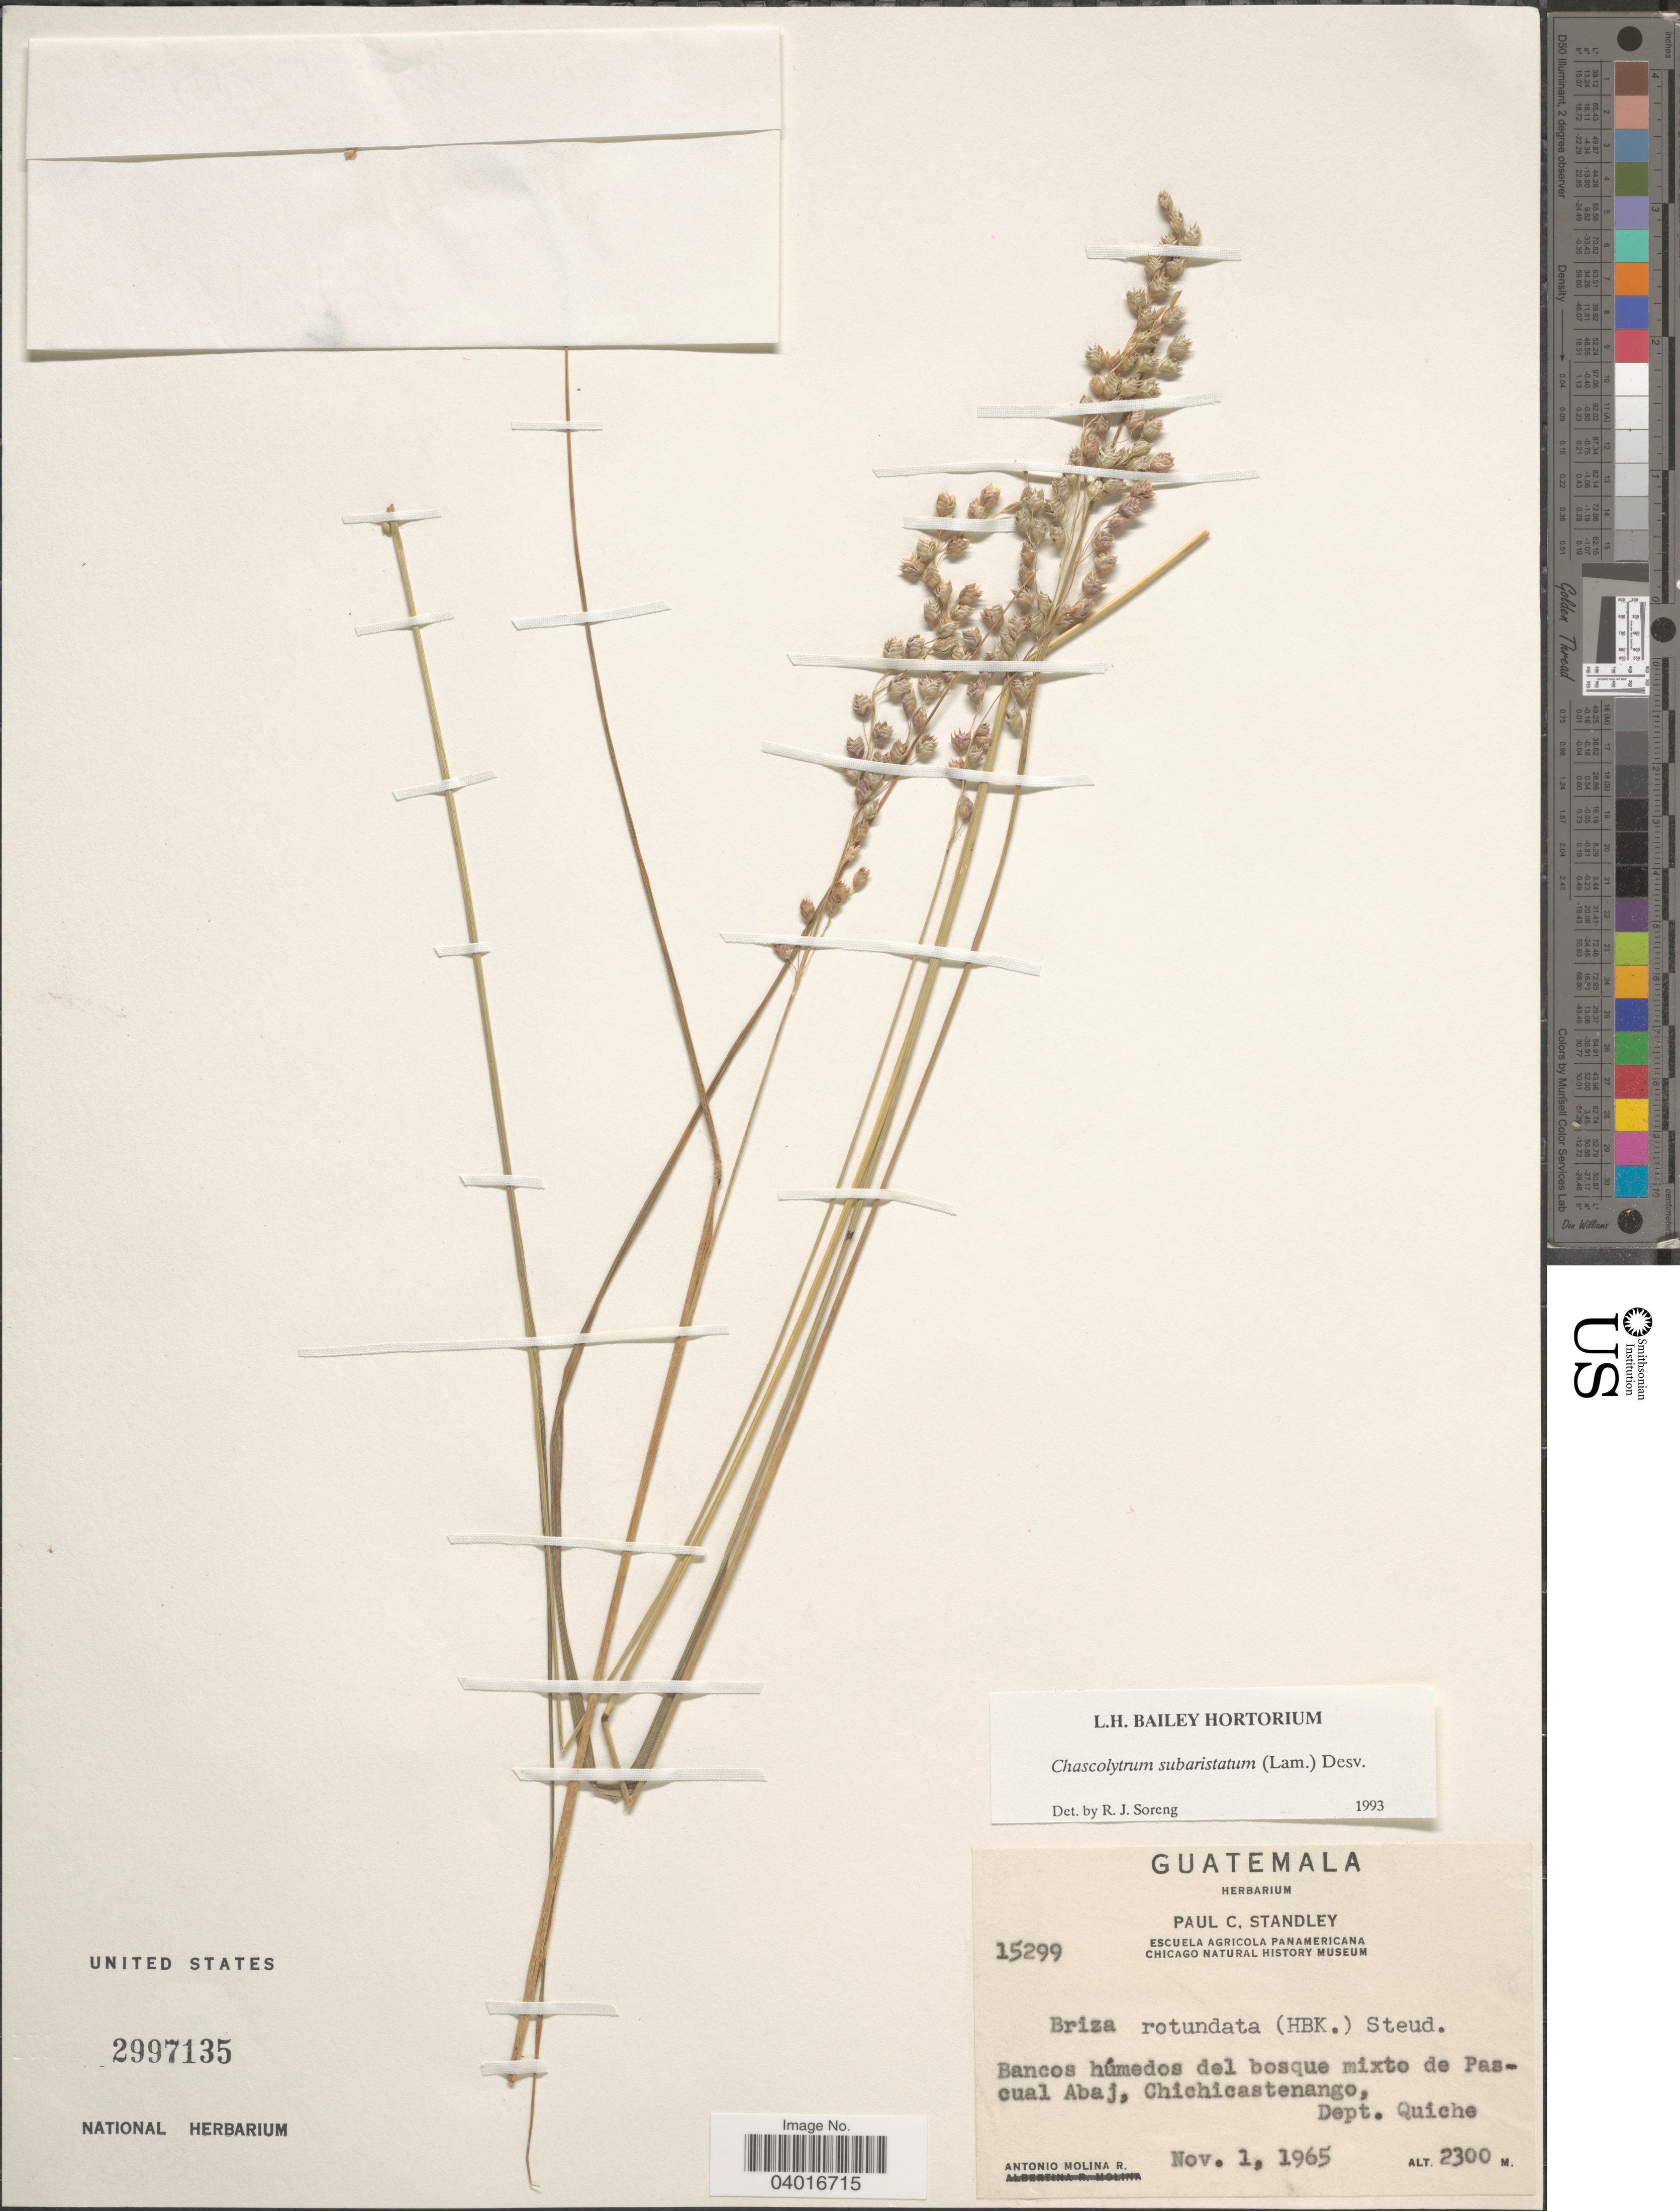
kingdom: Plantae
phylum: Tracheophyta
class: Liliopsida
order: Poales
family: Poaceae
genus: Chascolytrum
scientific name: Chascolytrum subaristatum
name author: (Lam.) Desv.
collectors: A. Molina R.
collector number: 15299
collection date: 1965-11-01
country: Guatemala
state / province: El Quiche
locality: Bancos húmedos del bosque mixto de Pascual Abaj, Chichicastenango, Dept. Quiche.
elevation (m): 2300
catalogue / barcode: US 2997135